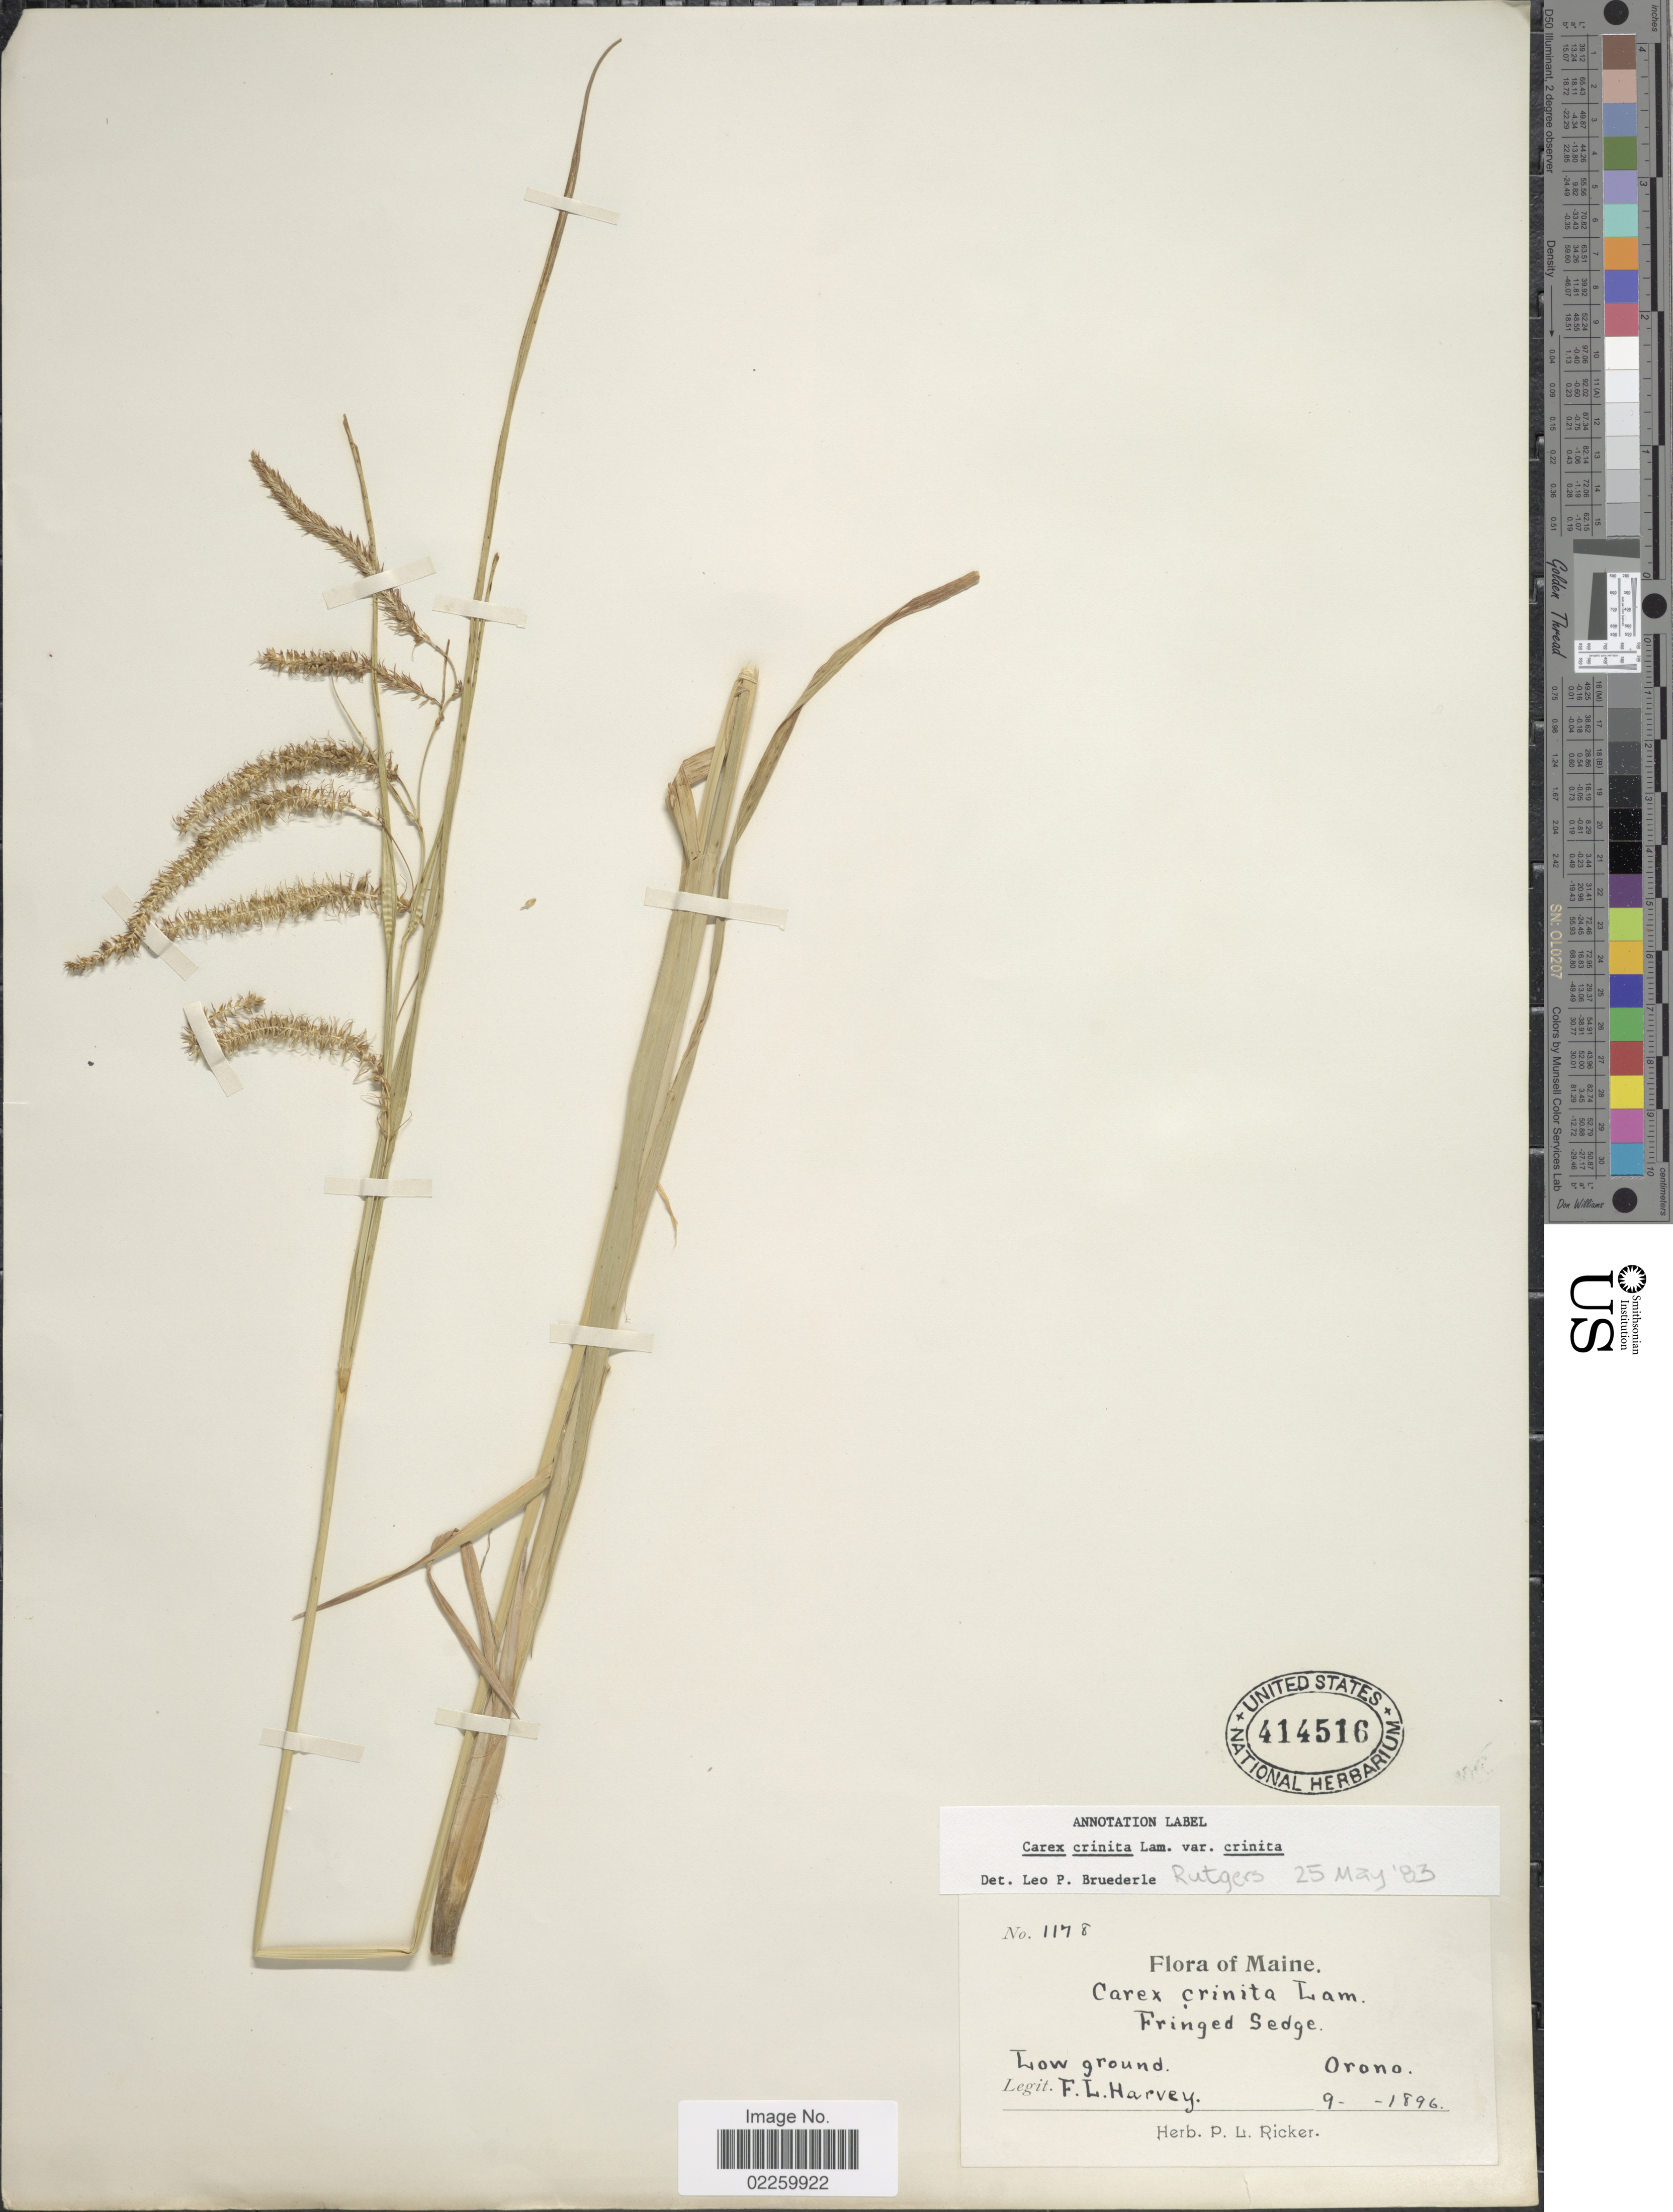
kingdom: Plantae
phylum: Tracheophyta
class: Liliopsida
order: Poales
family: Cyperaceae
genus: Carex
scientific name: Carex crinita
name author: Lam.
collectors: F. L. Harvey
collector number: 1178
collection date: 1896-09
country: United States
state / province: Maine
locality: Orono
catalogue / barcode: US 414516